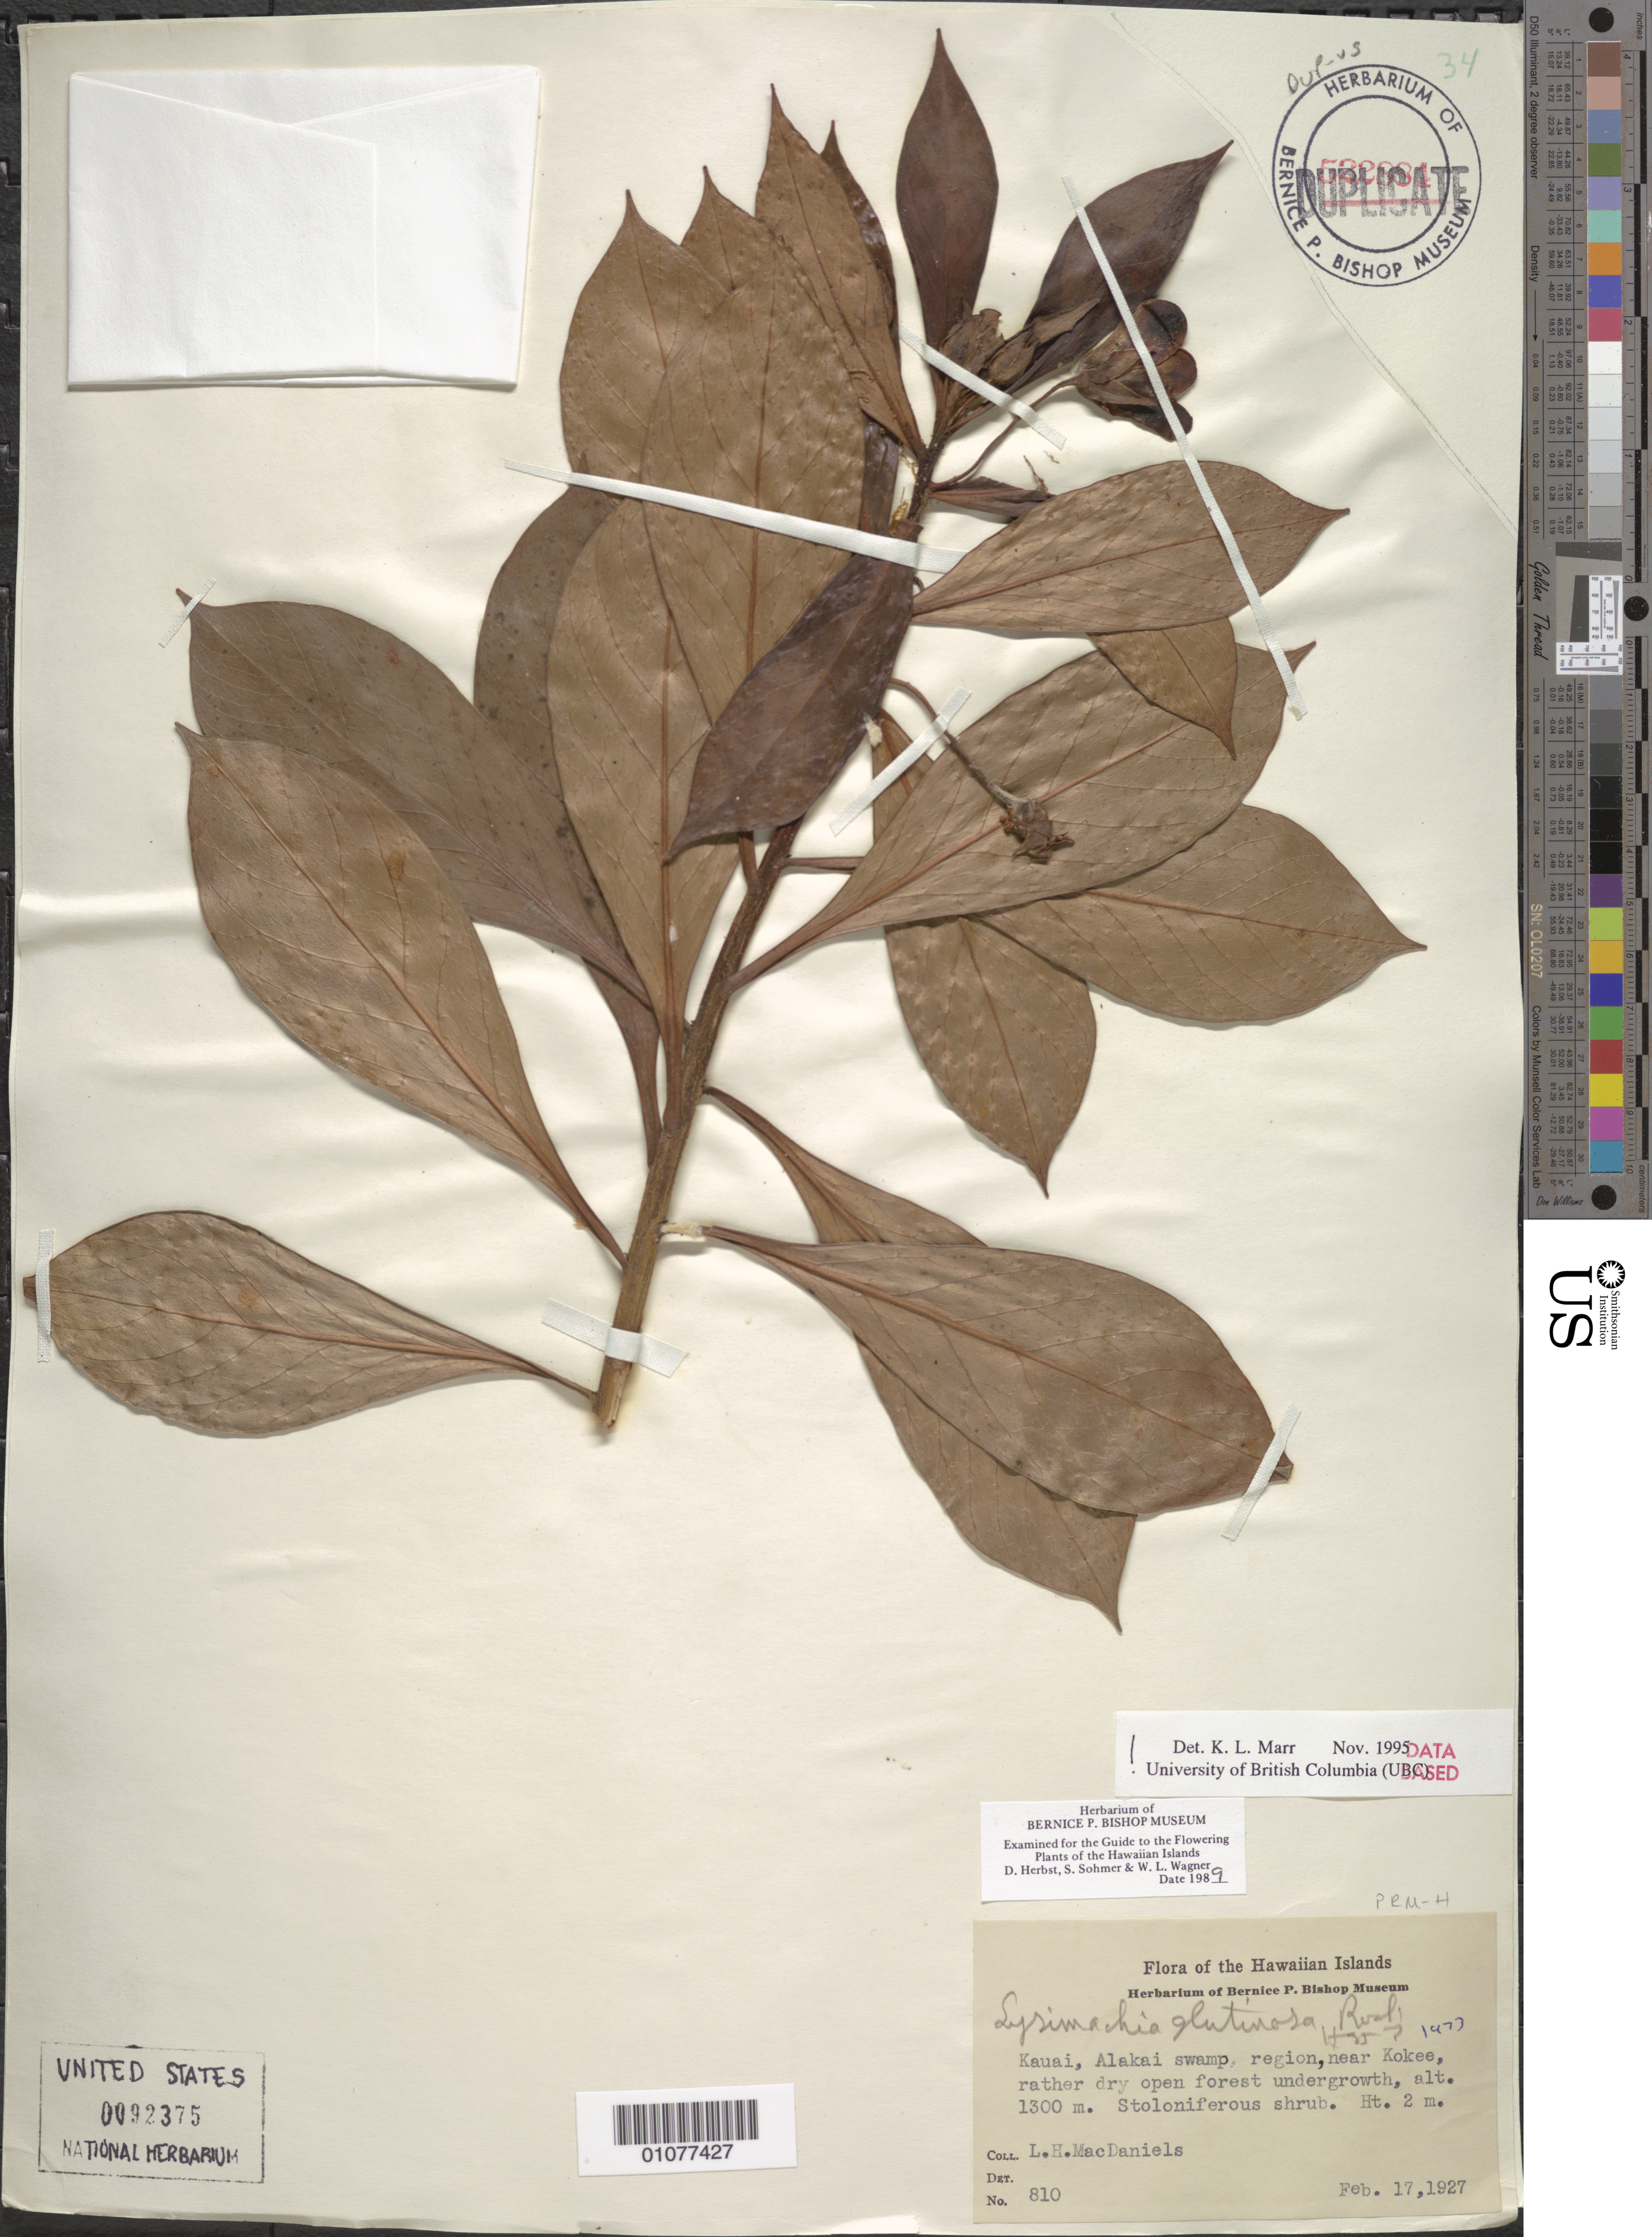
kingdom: Plantae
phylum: Tracheophyta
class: Magnoliopsida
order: Ericales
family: Primulaceae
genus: Lysimachia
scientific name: Lysimachia glutinosa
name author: Rock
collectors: L. MacDaniels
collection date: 1927-02-17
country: United States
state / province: Hawaii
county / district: Kauai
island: Kaua'i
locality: Alakai swamp region, near Kokee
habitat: dry open forest undergrowth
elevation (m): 1300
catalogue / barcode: US 92375